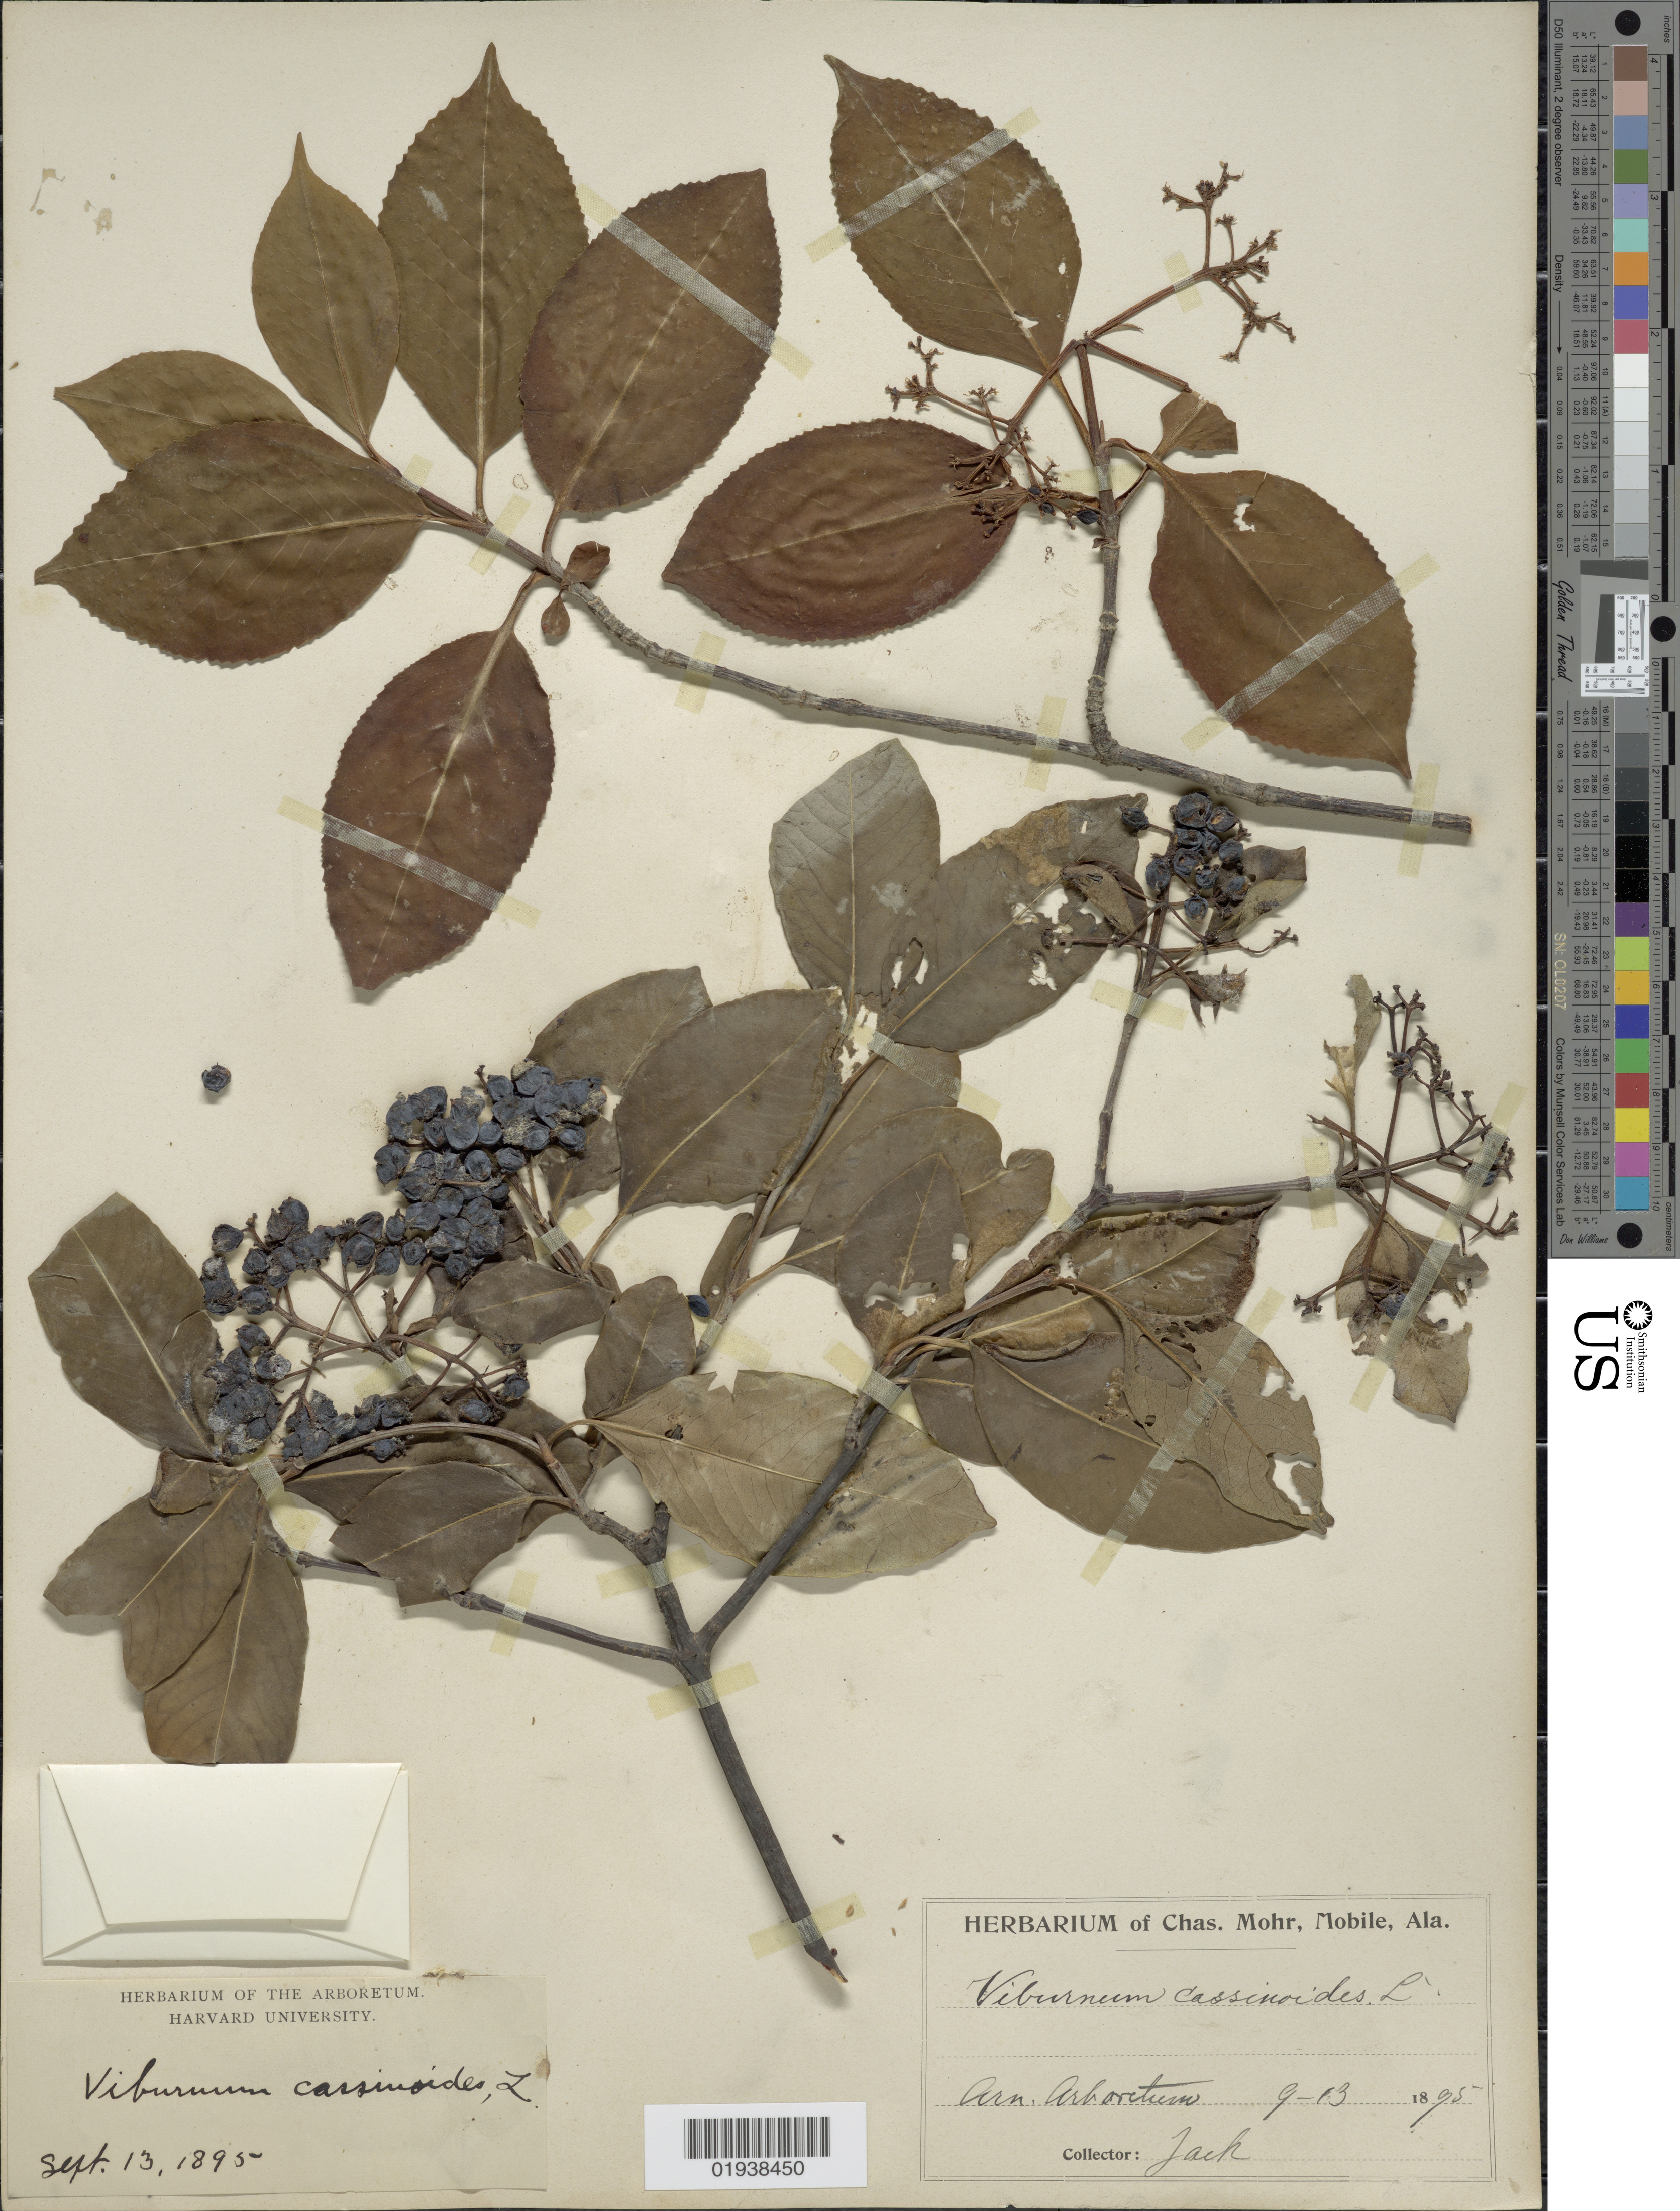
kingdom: Plantae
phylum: Tracheophyta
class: Magnoliopsida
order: Dipsacales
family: Viburnaceae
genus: Viburnum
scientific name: Viburnum cassinoides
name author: L.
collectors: Jack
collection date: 1895-09-13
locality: Arn: Arboretum